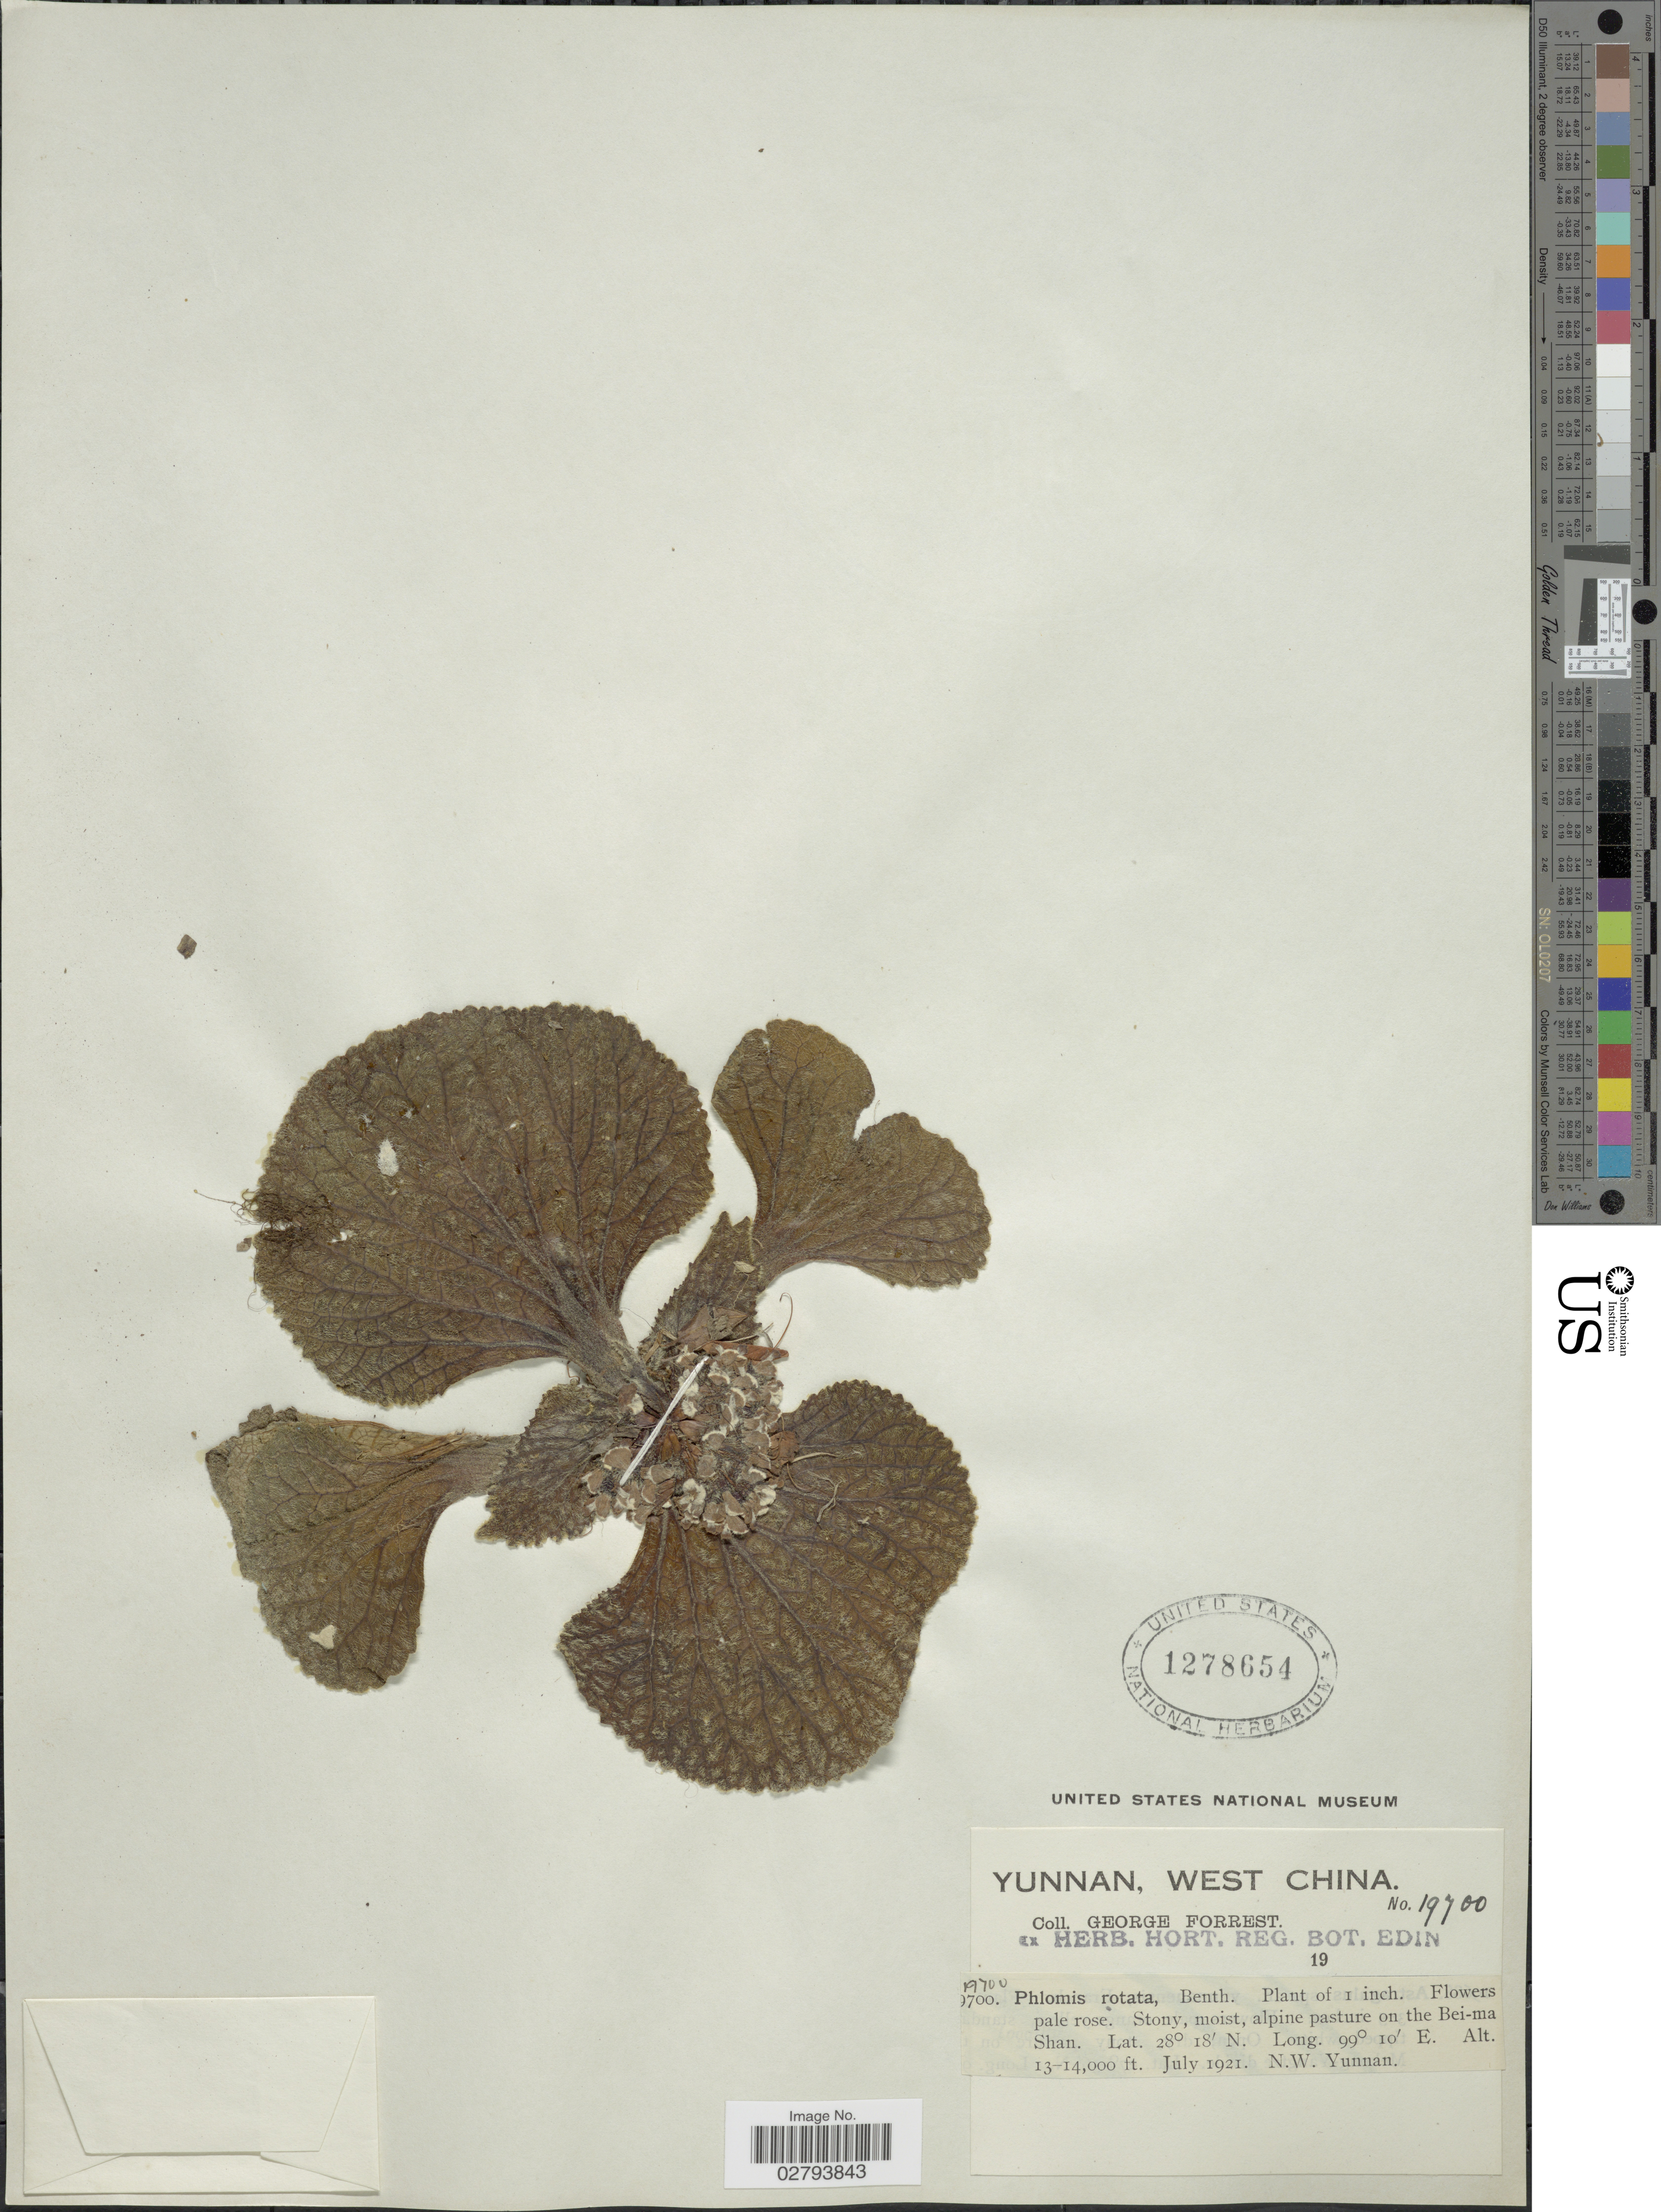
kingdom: Plantae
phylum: Tracheophyta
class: Magnoliopsida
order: Lamiales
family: Lamiaceae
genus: Phlomoides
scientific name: Phlomoides rotata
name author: (Benth. & Hook. f.) Mathiesen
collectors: G. Forrest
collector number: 19700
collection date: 1921-07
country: China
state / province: Yunnan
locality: West China, Bei-ma Shan, N.W. Yunnan.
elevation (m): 3962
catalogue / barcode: US 1278654